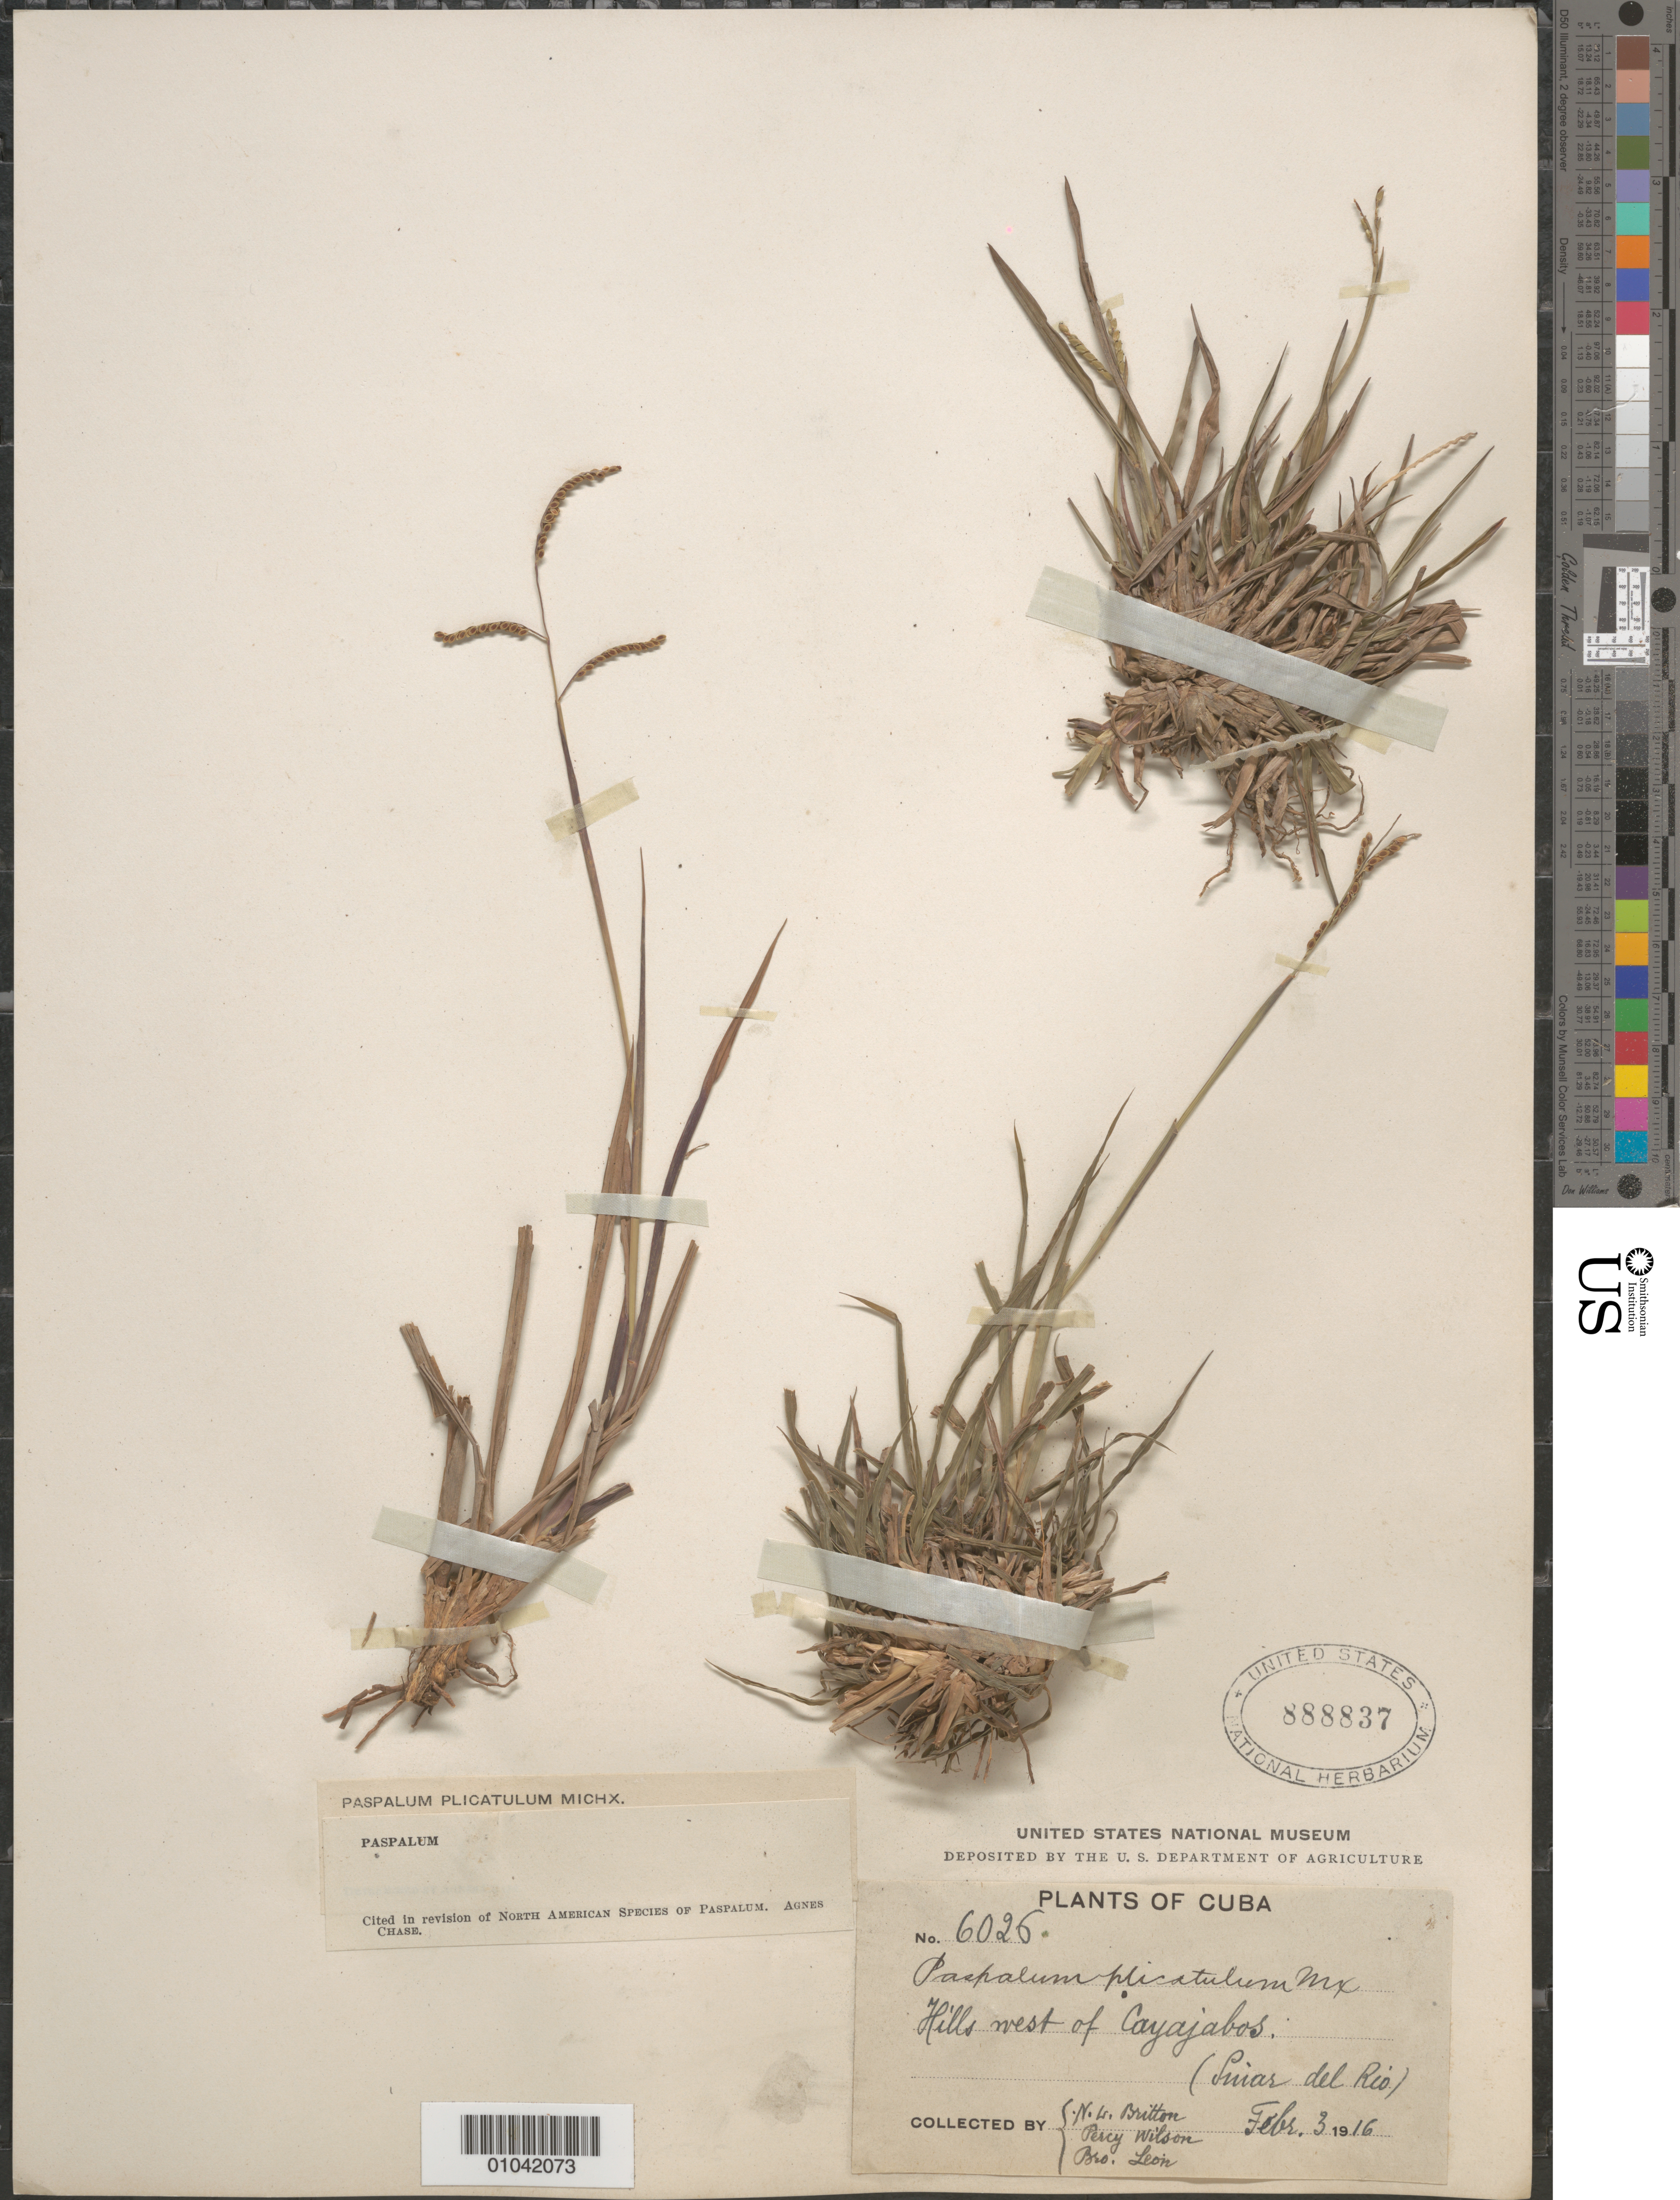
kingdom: Plantae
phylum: Tracheophyta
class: Liliopsida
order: Poales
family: Poaceae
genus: Paspalum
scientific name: Paspalum plicatulum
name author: Michx.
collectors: N. Britton, N. Britton, P. Wilson & Bro. León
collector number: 6026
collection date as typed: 03 Feb 1916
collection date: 1916-02-03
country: Cuba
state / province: Pinar del Rio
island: Cuba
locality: Hills W of Cayajabos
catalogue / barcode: US 888837